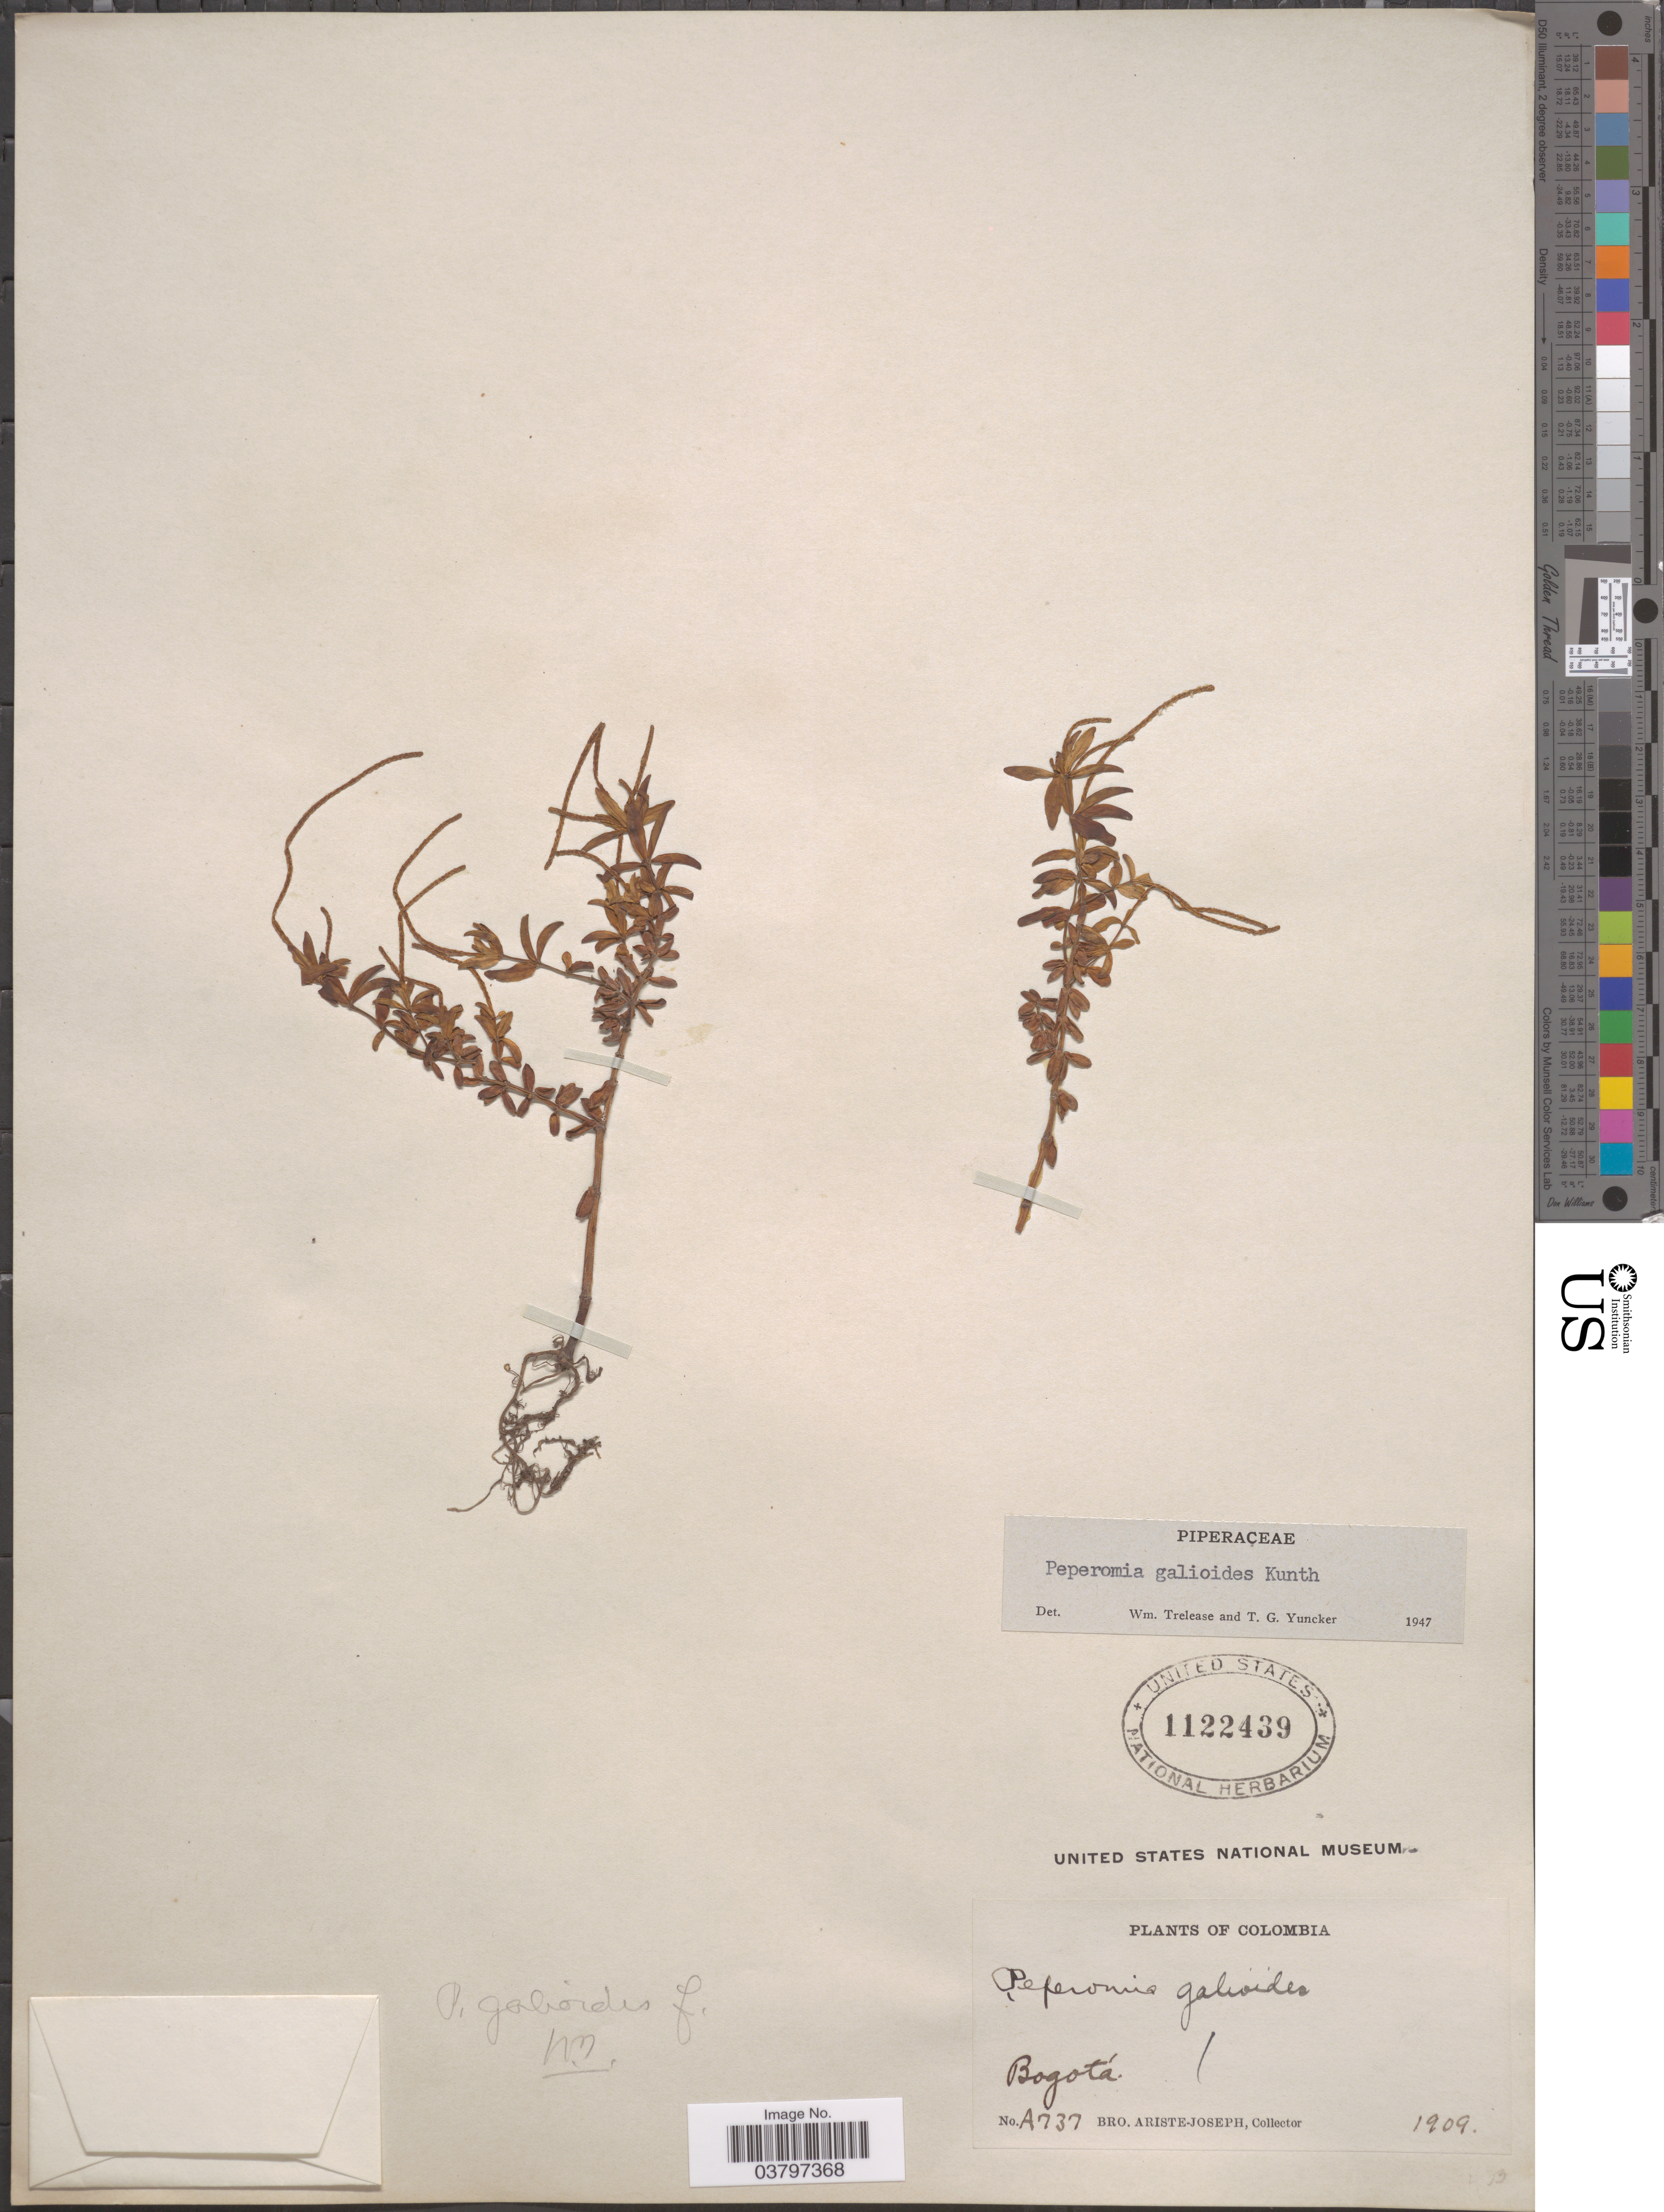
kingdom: Plantae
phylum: Tracheophyta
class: Magnoliopsida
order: Piperales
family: Piperaceae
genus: Peperomia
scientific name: Peperomia galioides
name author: Kunth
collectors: Bro. Ariste-Joseph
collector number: A737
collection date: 1909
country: Colombia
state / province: Bogota D.C.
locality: Bogotá.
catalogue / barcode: US 1122439